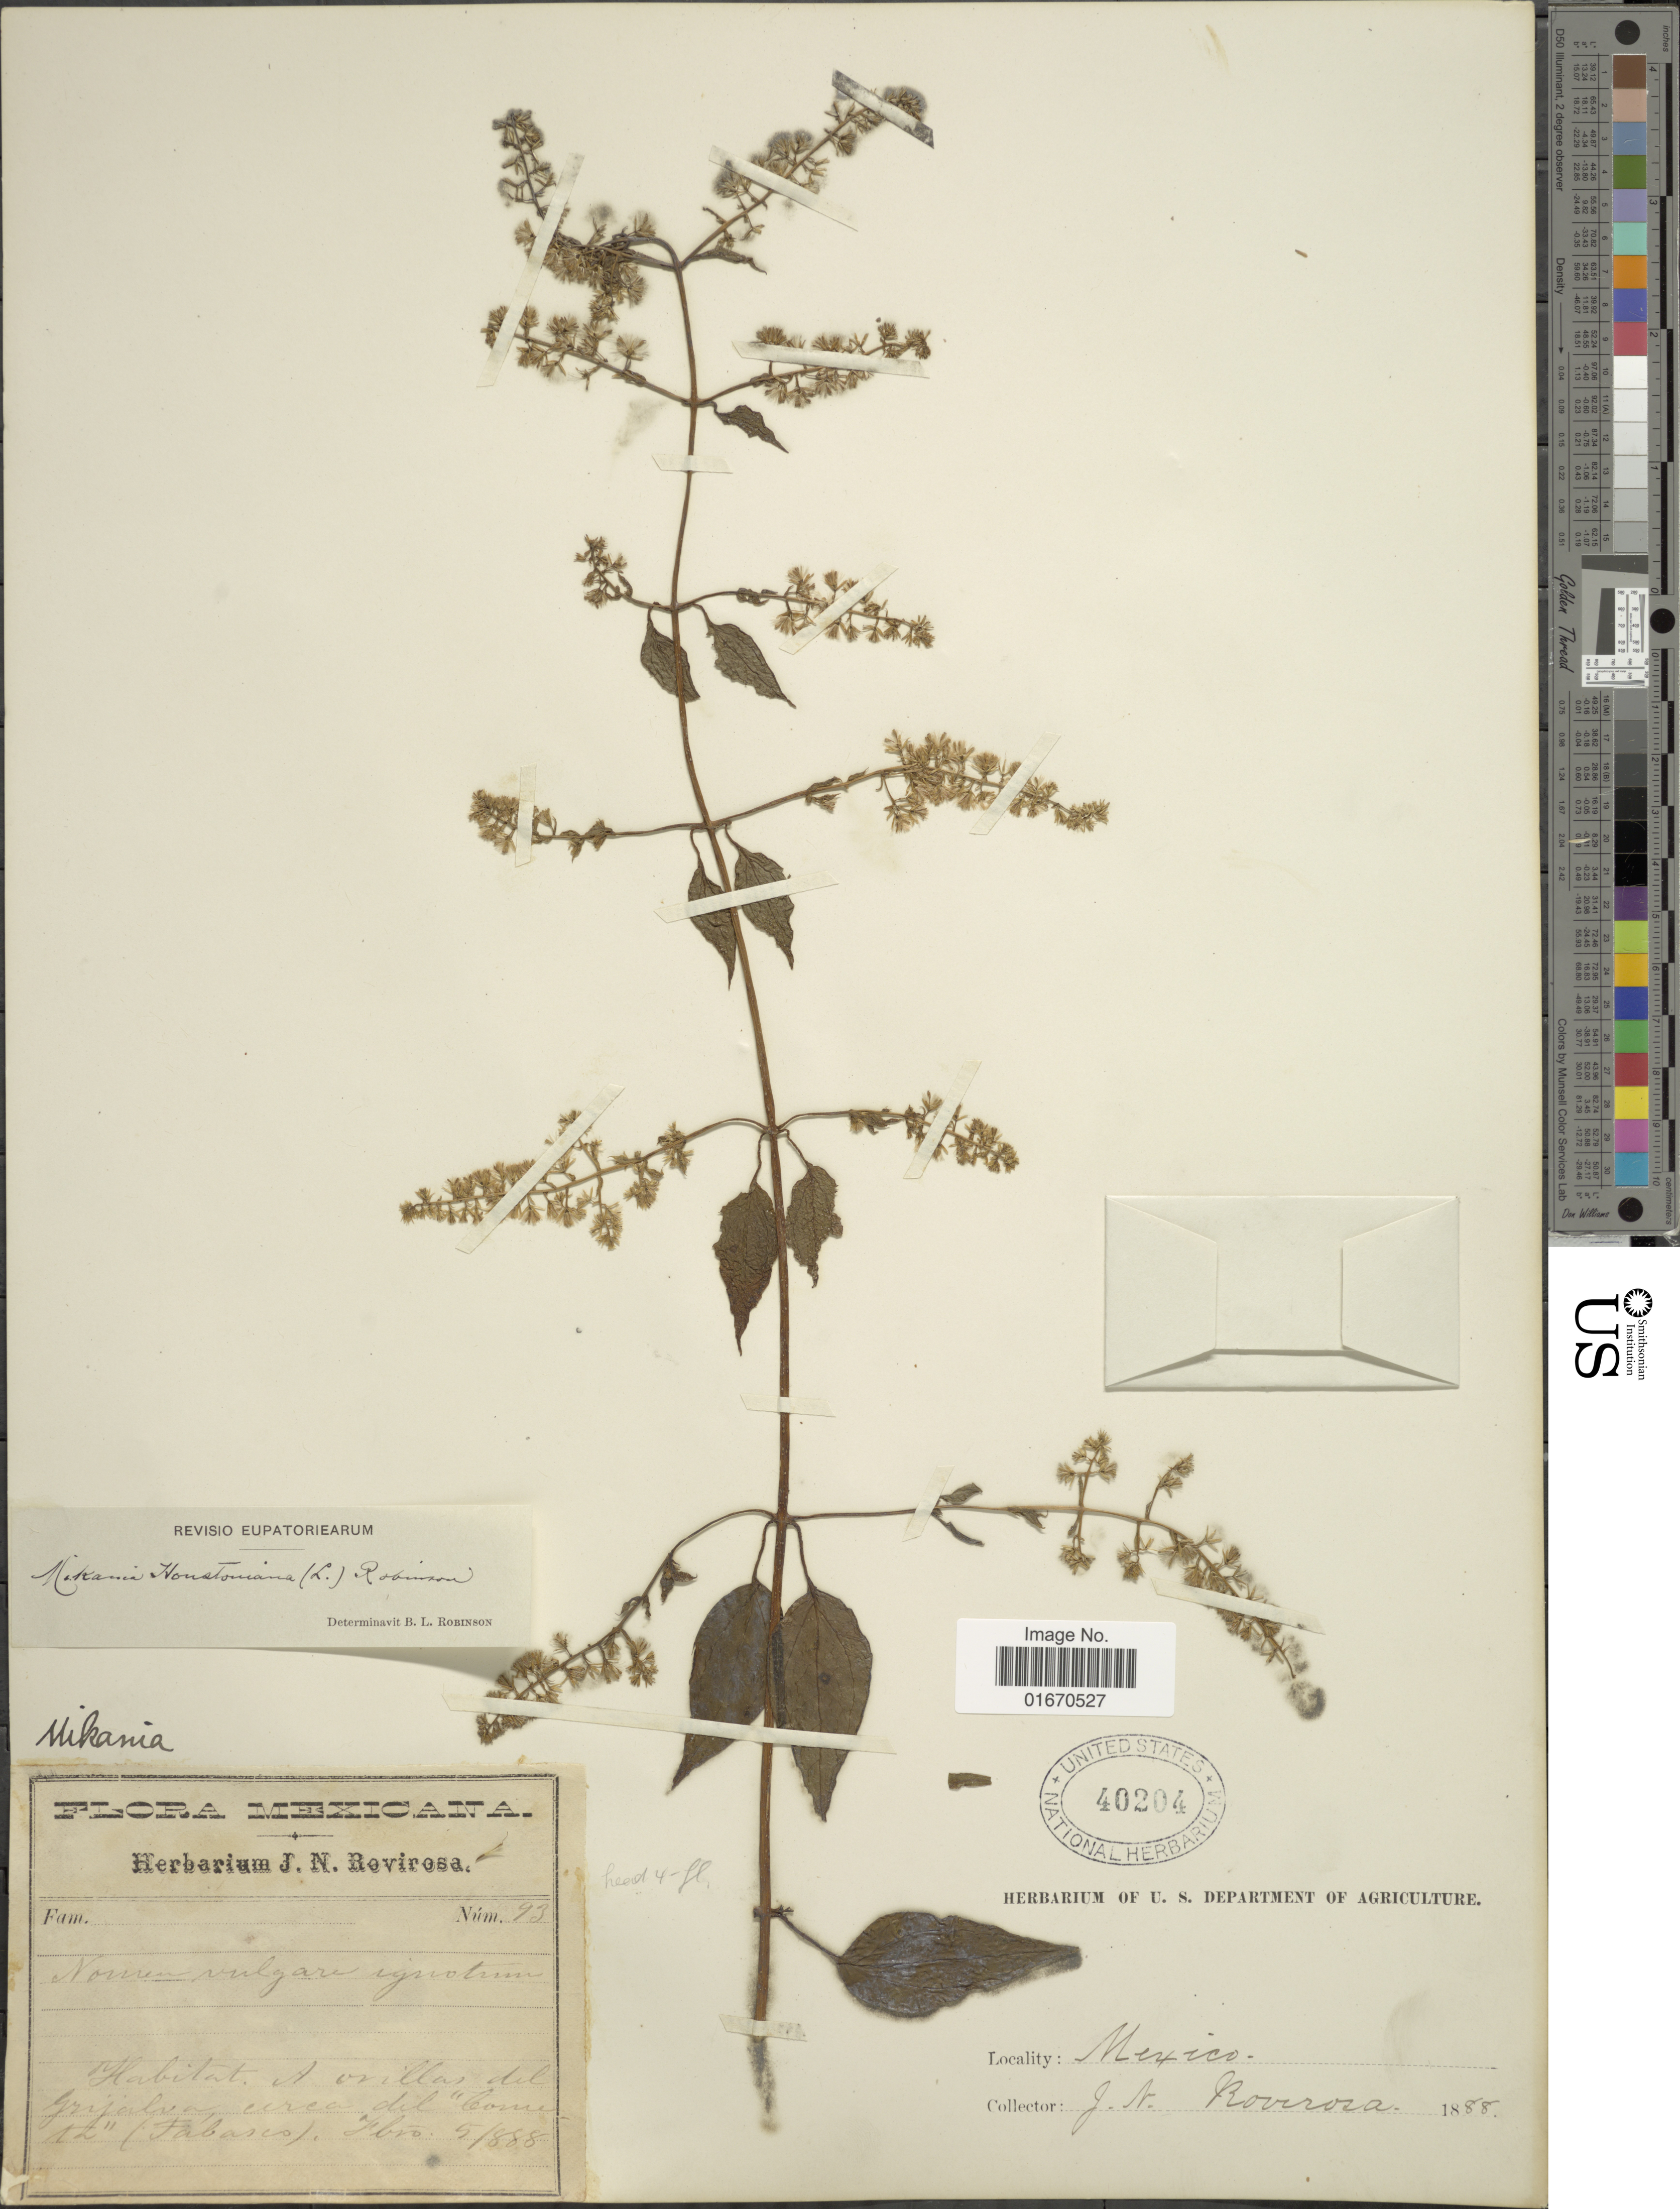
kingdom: Plantae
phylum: Tracheophyta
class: Magnoliopsida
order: Asterales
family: Asteraceae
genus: Mikania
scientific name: Mikania houstoniana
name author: (L.) B.L. Rob.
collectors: J. N. Rovirosa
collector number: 93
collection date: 1888-02-05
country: Mexico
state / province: Tabasco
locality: Mexicana, a orillas del Grijalva cerca del Cometa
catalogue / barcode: US 40204